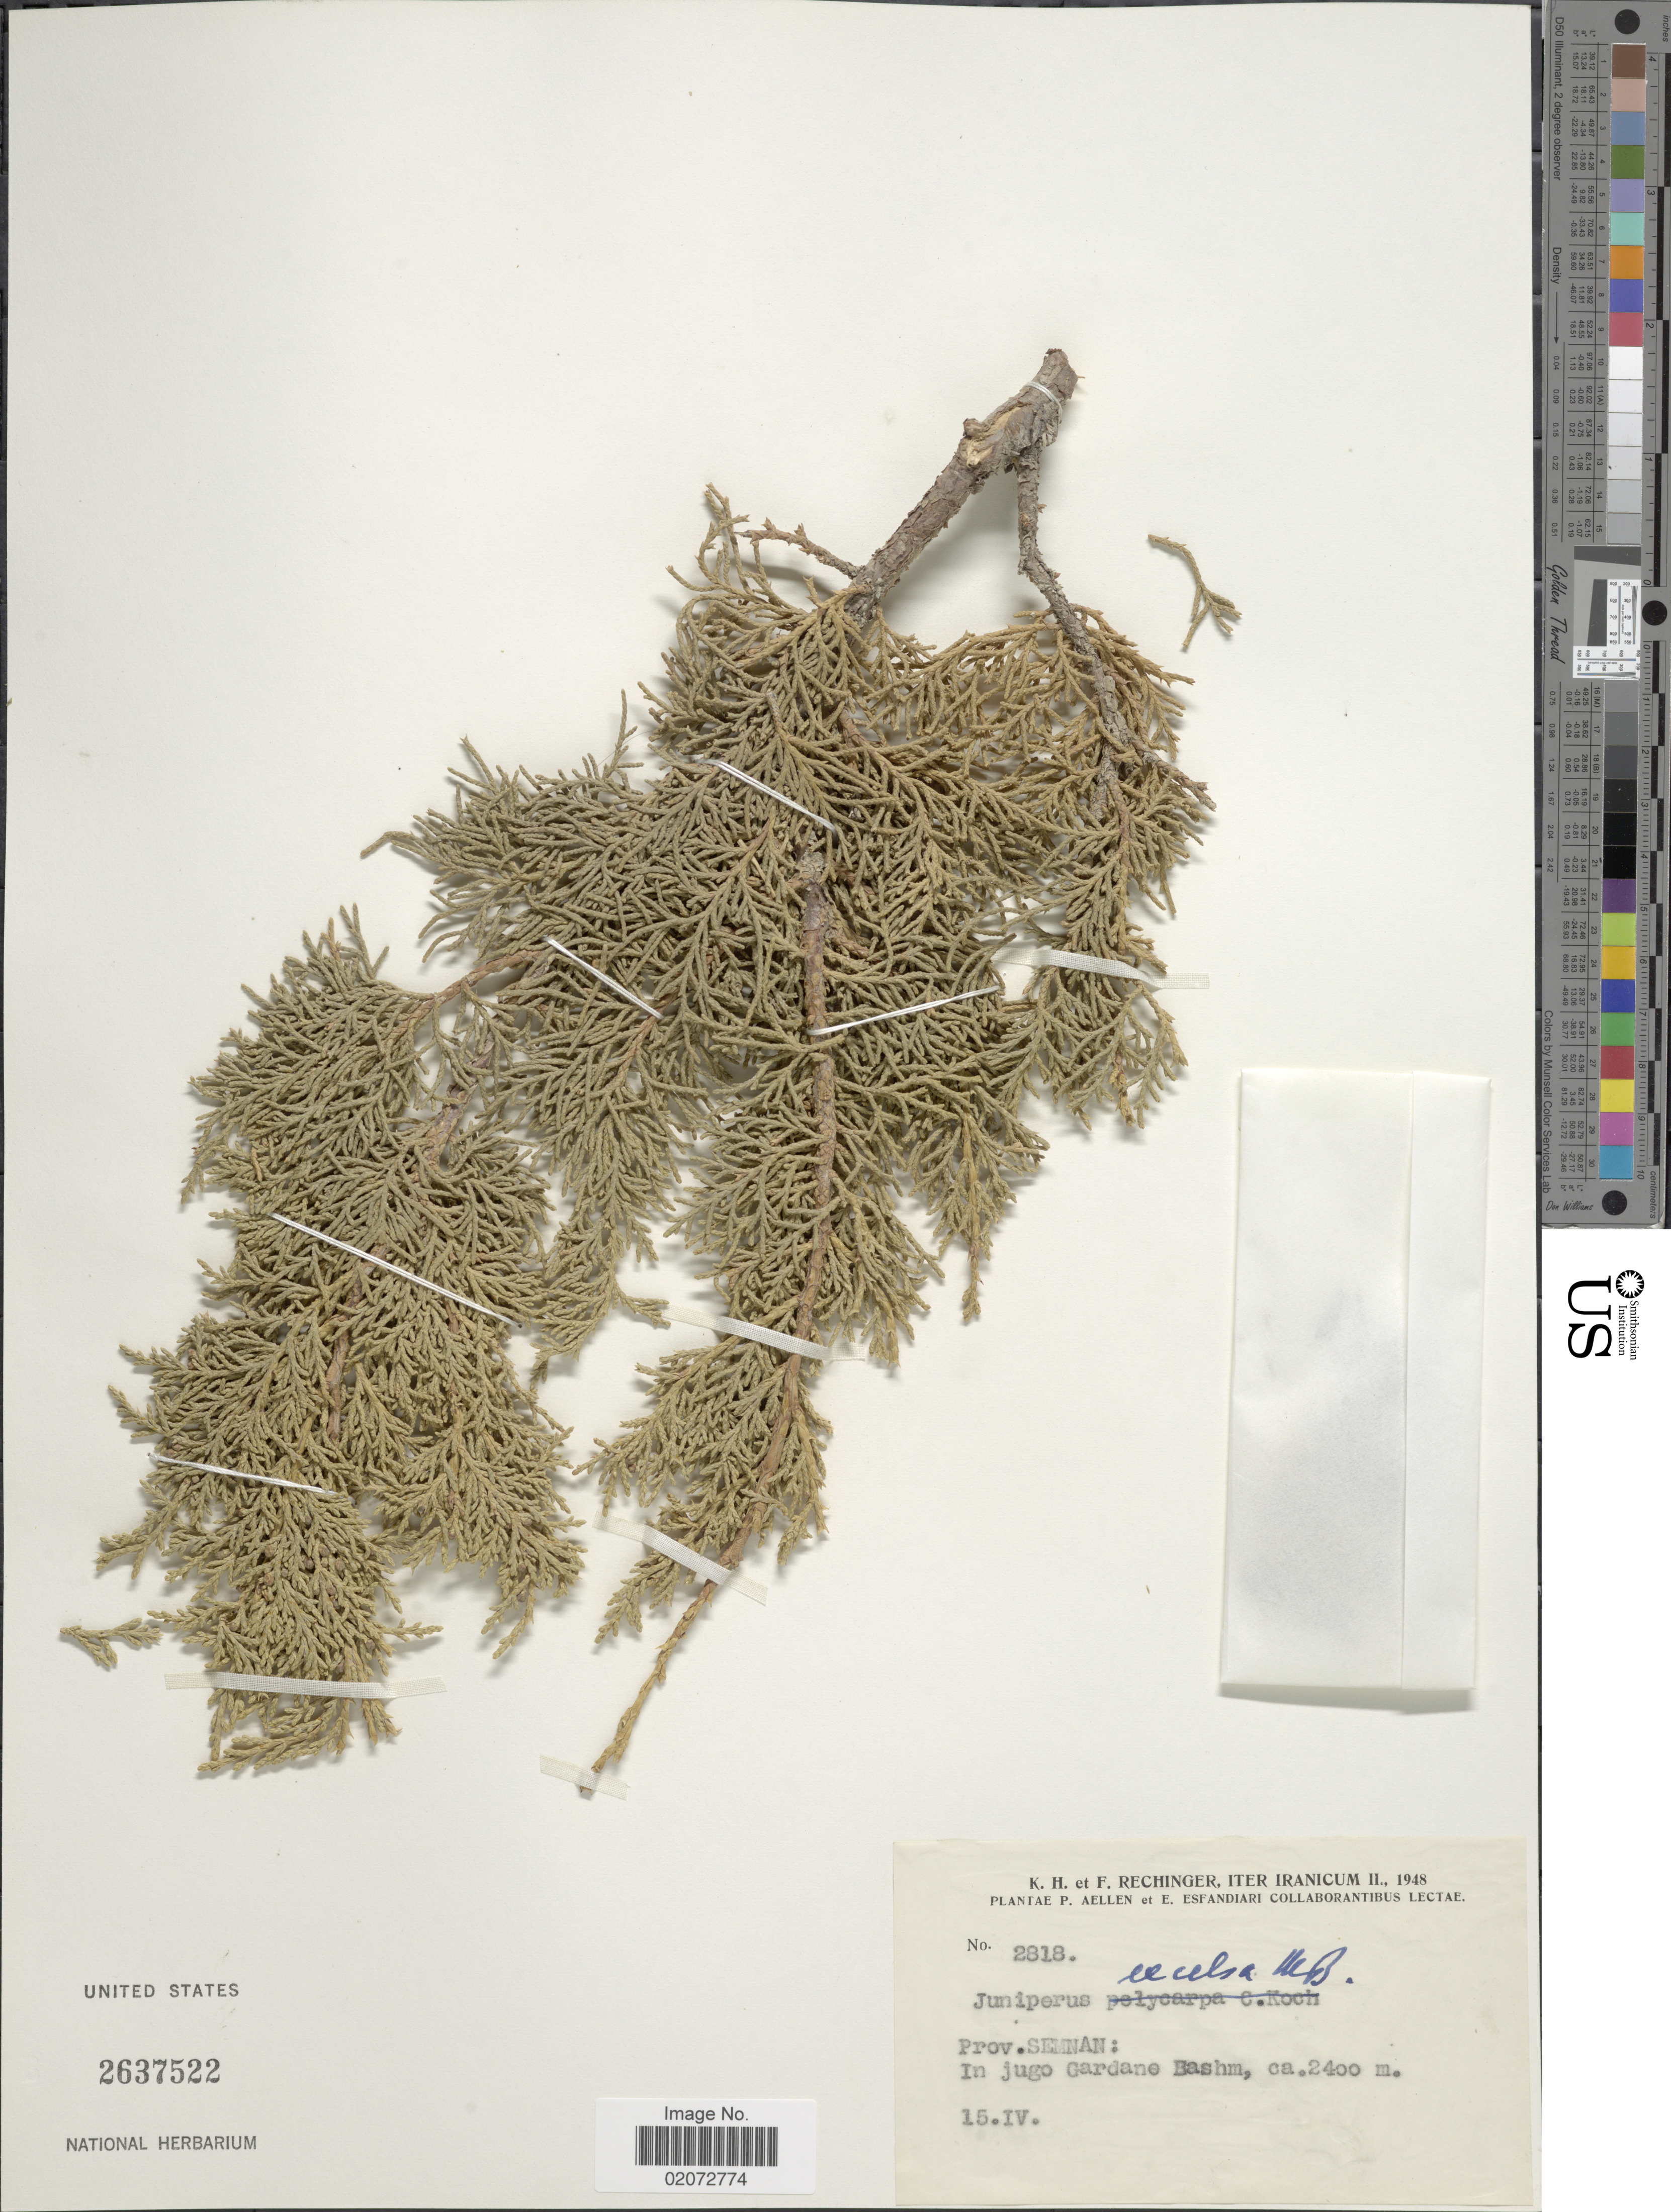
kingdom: Plantae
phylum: Tracheophyta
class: Pinopsida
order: Pinales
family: Cupressaceae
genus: Juniperus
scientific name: Juniperus excelsa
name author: M. Bieb.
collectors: K. H. Rechinger, F. Rechinger, P. Aellen & E. Esfandiari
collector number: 2818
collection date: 1948-04-15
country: Iran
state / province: Semnan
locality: In jugo Gardane Bashm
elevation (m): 2400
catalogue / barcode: US 2637522